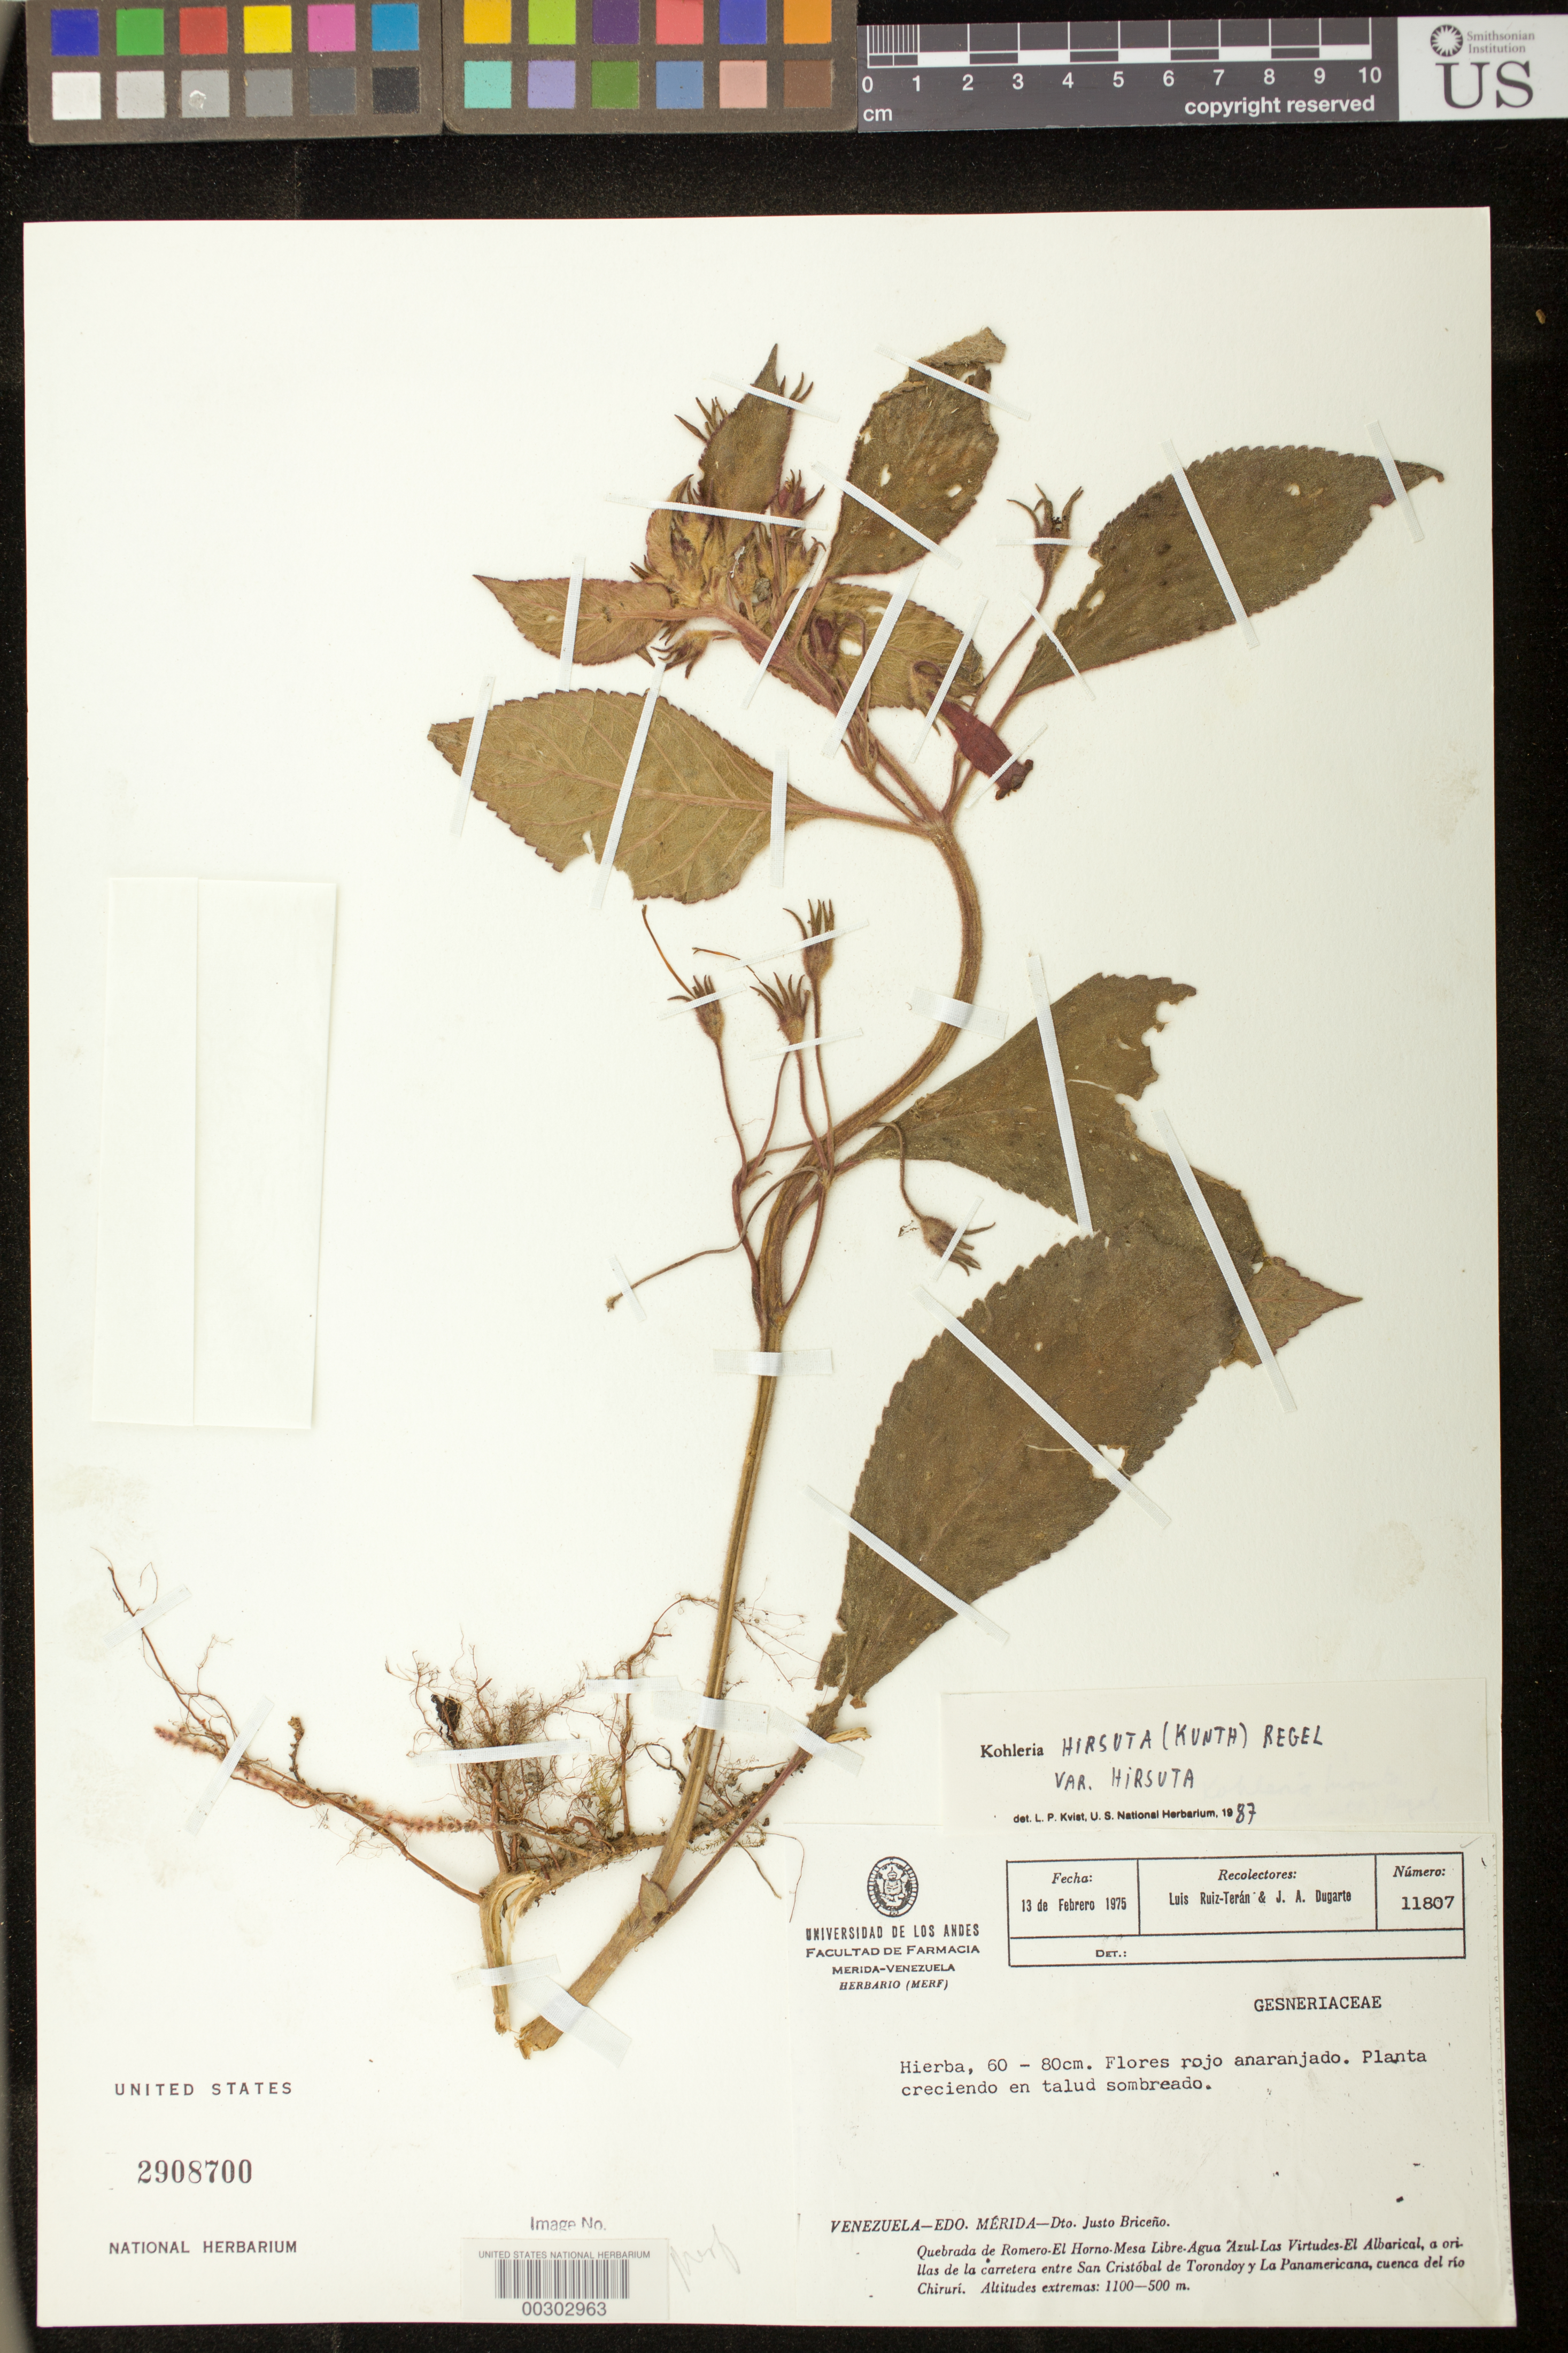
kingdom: Plantae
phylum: Tracheophyta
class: Magnoliopsida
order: Lamiales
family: Gesneriaceae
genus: Kohleria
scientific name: Kohleria hirsuta var. hirsuta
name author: (Kunth) Regel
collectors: L. E. Ruíz-Terán & J. Dugarte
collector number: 11807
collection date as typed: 13 Feb 1975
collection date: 1975-02-13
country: Venezuela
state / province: Mérida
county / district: Justo Briceño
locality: Dist. Justo Briceno, Quebrada de Romero-El Horno-Mesa Libre-Agua Azul-Las Virtudes-El Albarical, ...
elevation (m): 500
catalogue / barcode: US 2908700